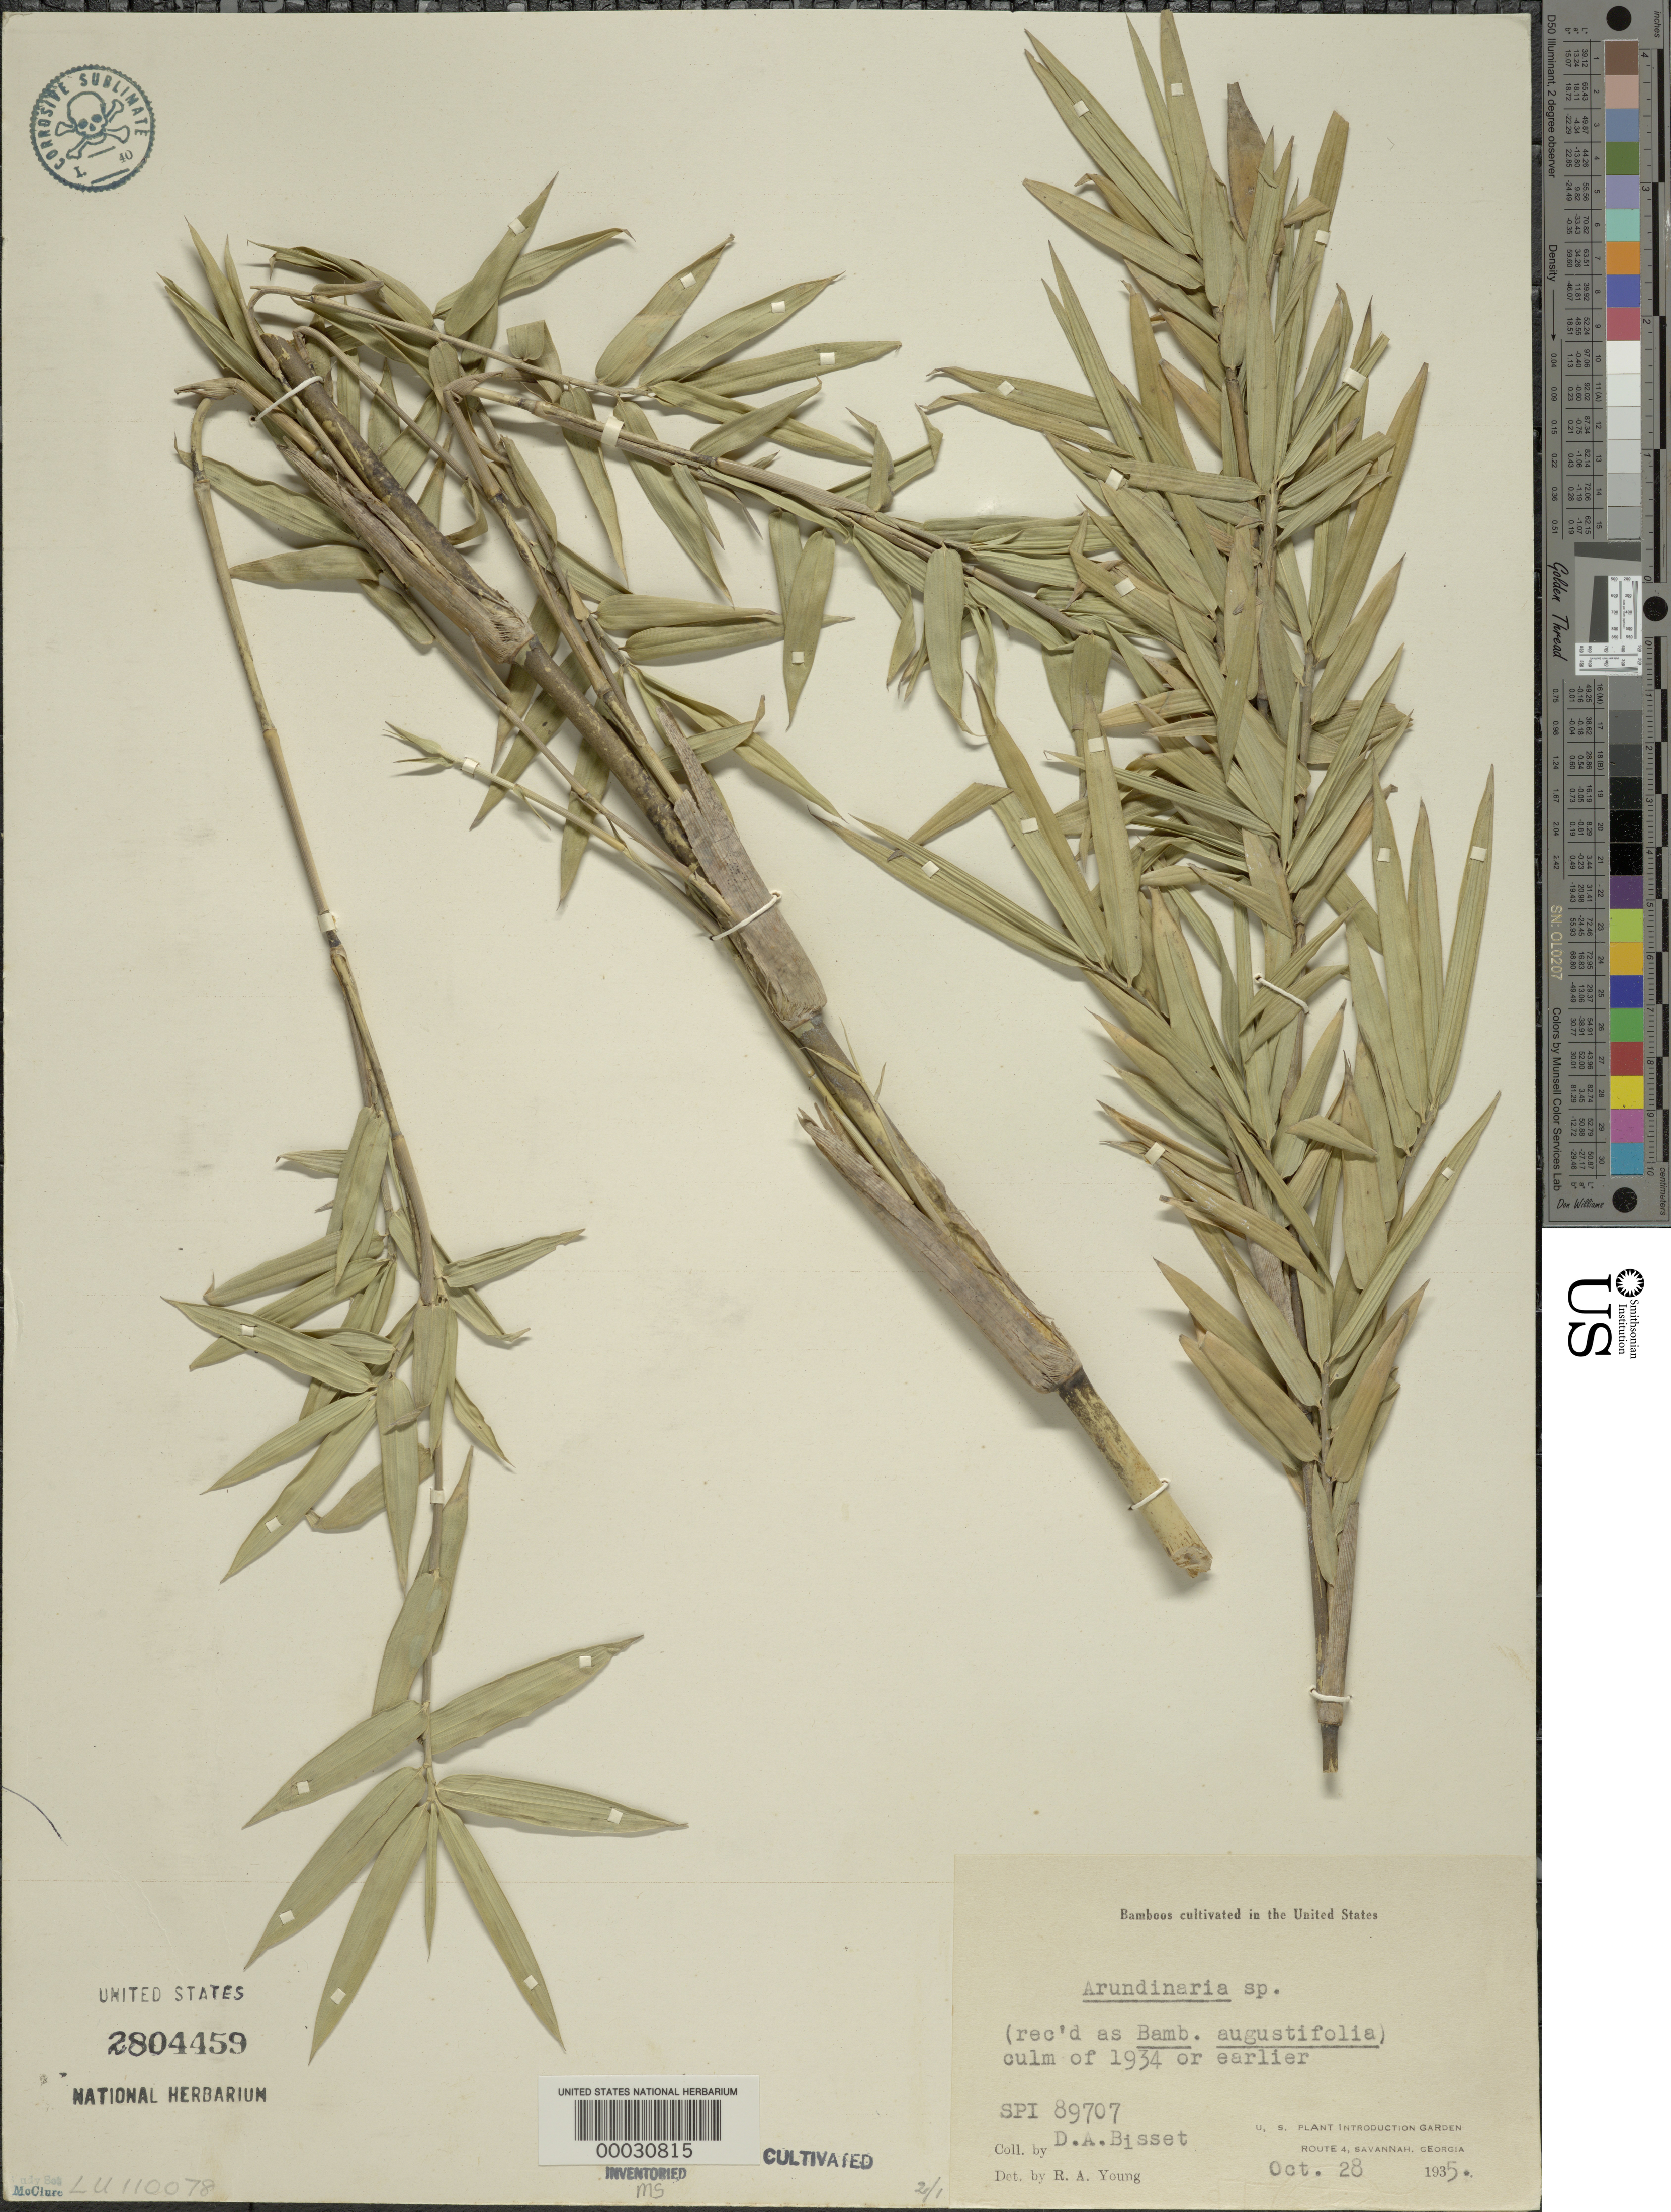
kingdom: Plantae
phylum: Tracheophyta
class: Liliopsida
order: Poales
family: Poaceae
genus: Arundinaria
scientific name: Arundinaria sp.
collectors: D. Bisset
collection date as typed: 28 Oct 1935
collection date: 1935-10-28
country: United States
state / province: Georgia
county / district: Chatham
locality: U.s.d.a. plant introduction station-savannah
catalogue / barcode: US 2804459